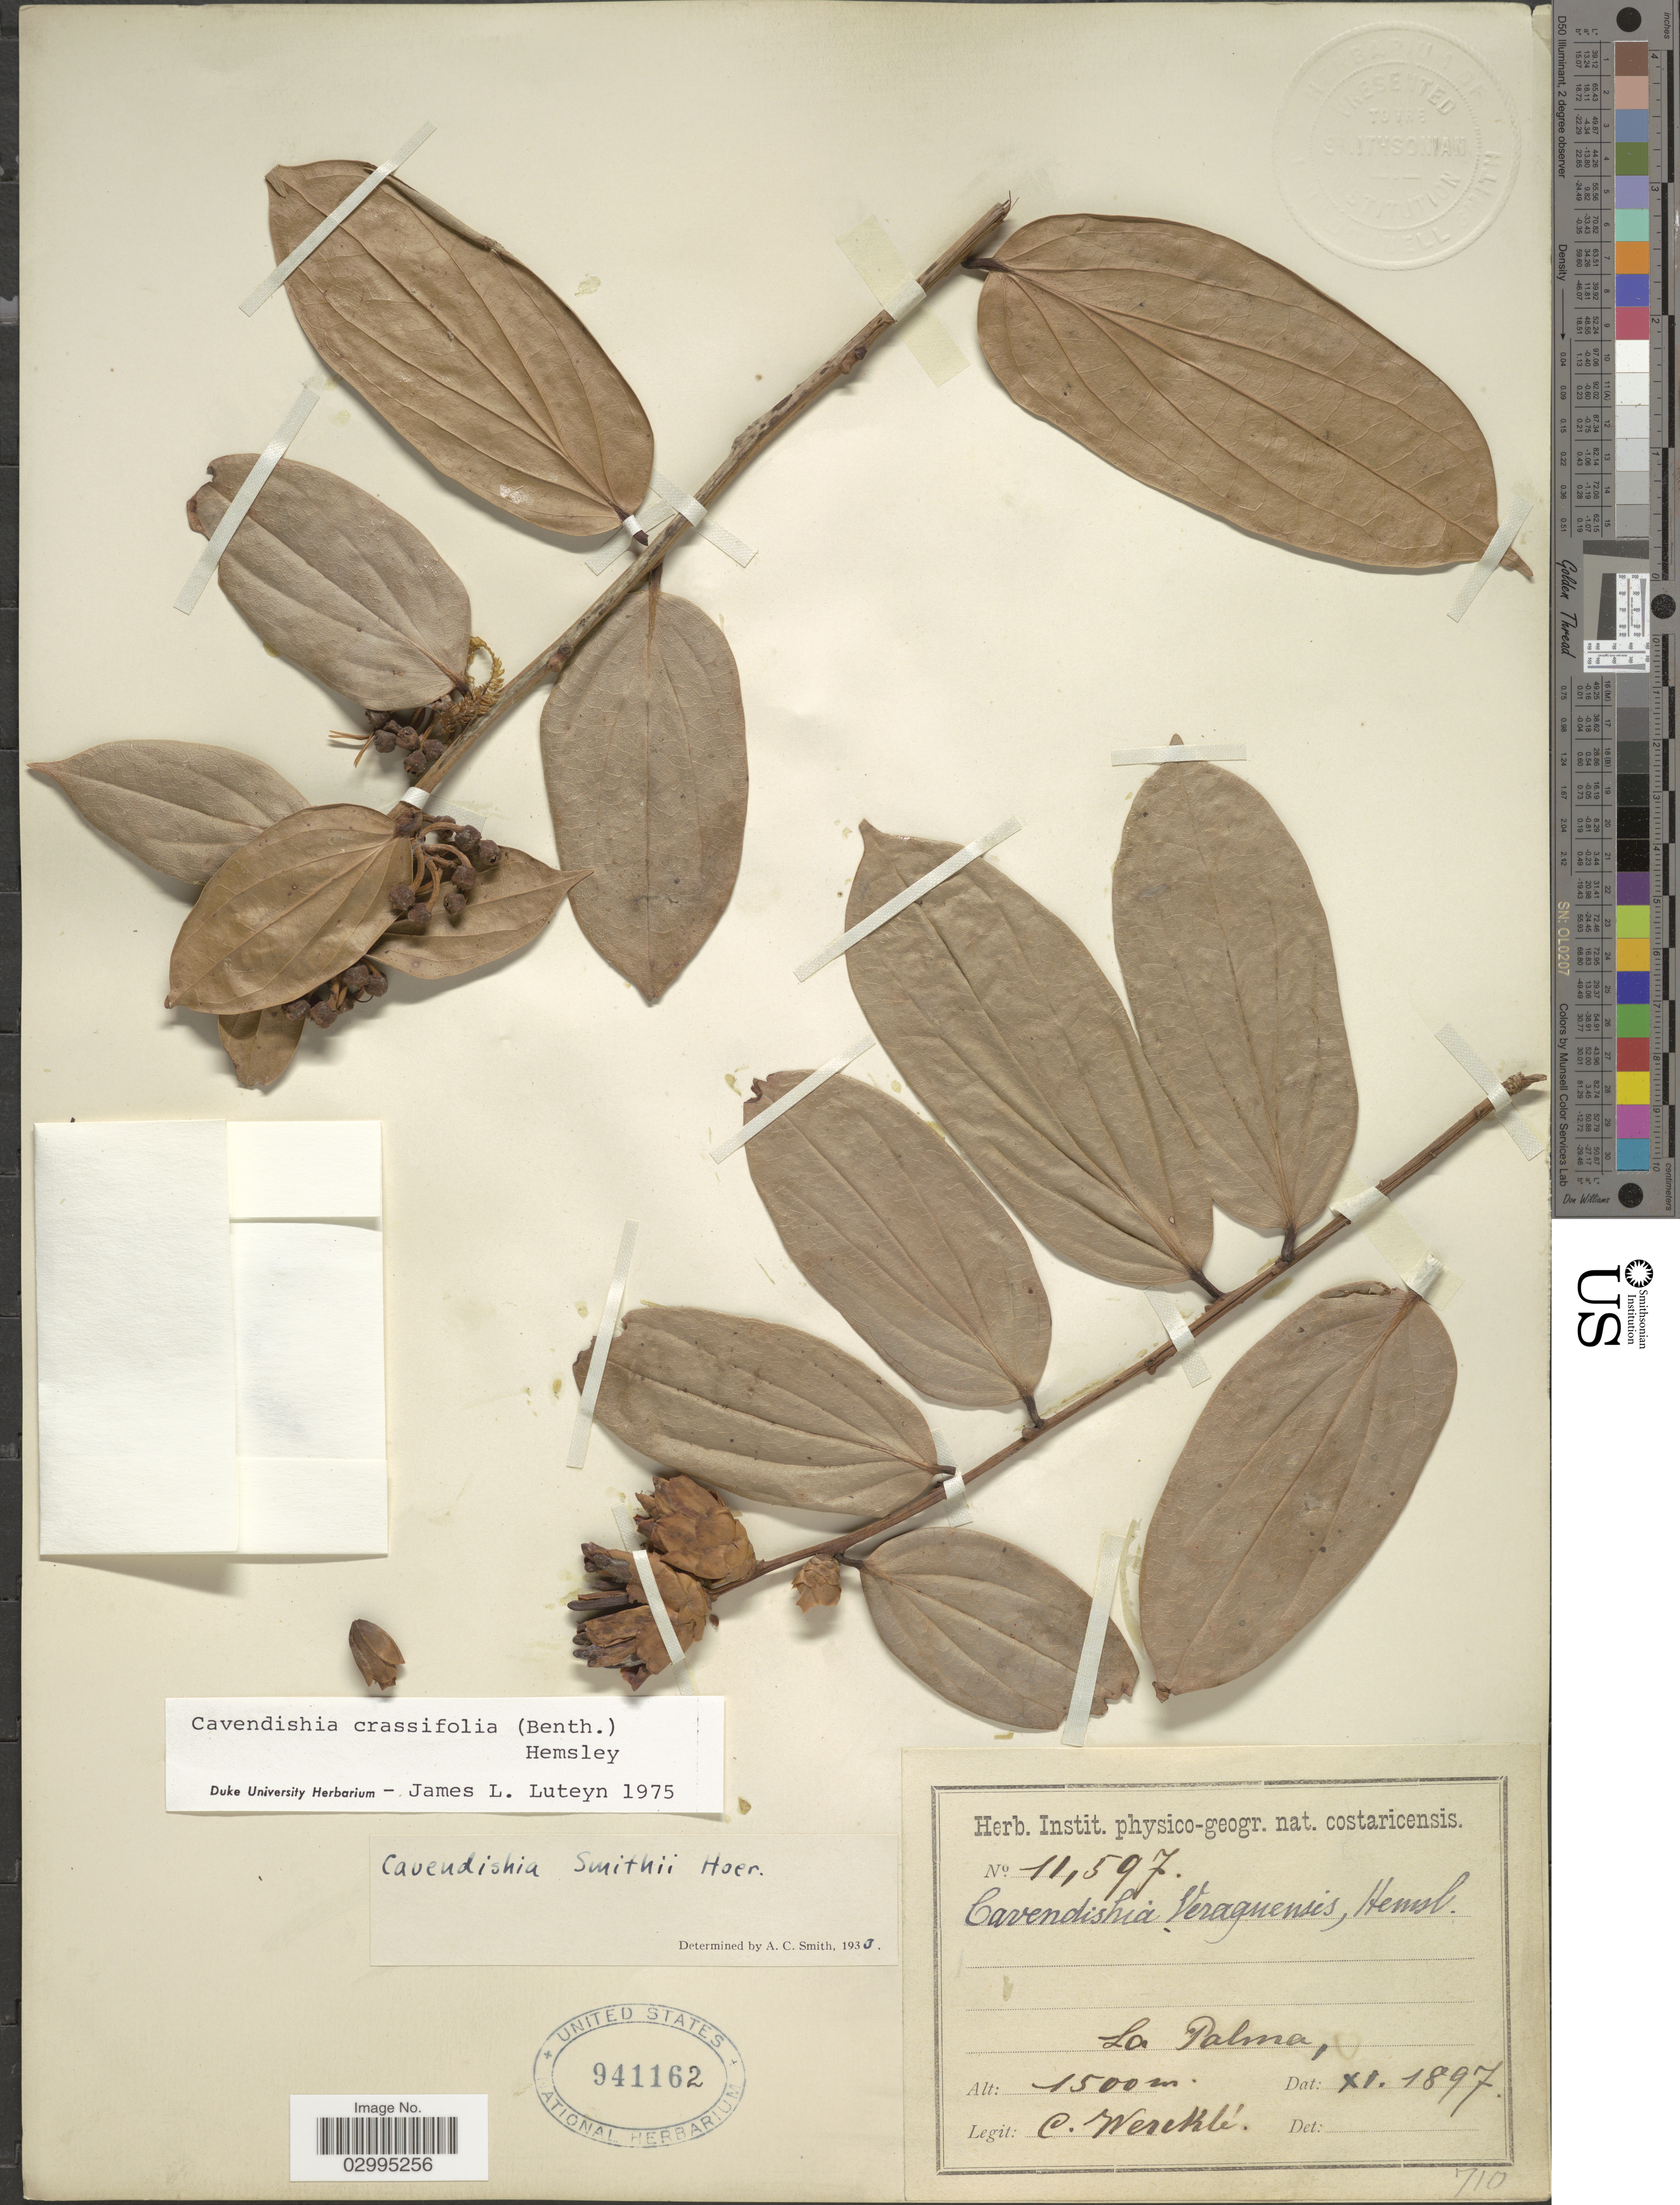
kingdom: Plantae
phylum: Tracheophyta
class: Magnoliopsida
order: Ericales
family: Ericaceae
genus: Cavendishia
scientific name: Cavendishia crassifolia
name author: (Benth.) Hemsl.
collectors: C. Wercklé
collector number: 11597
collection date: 1897-11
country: Costa Rica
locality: La Palma.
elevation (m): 1500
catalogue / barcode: US 941162